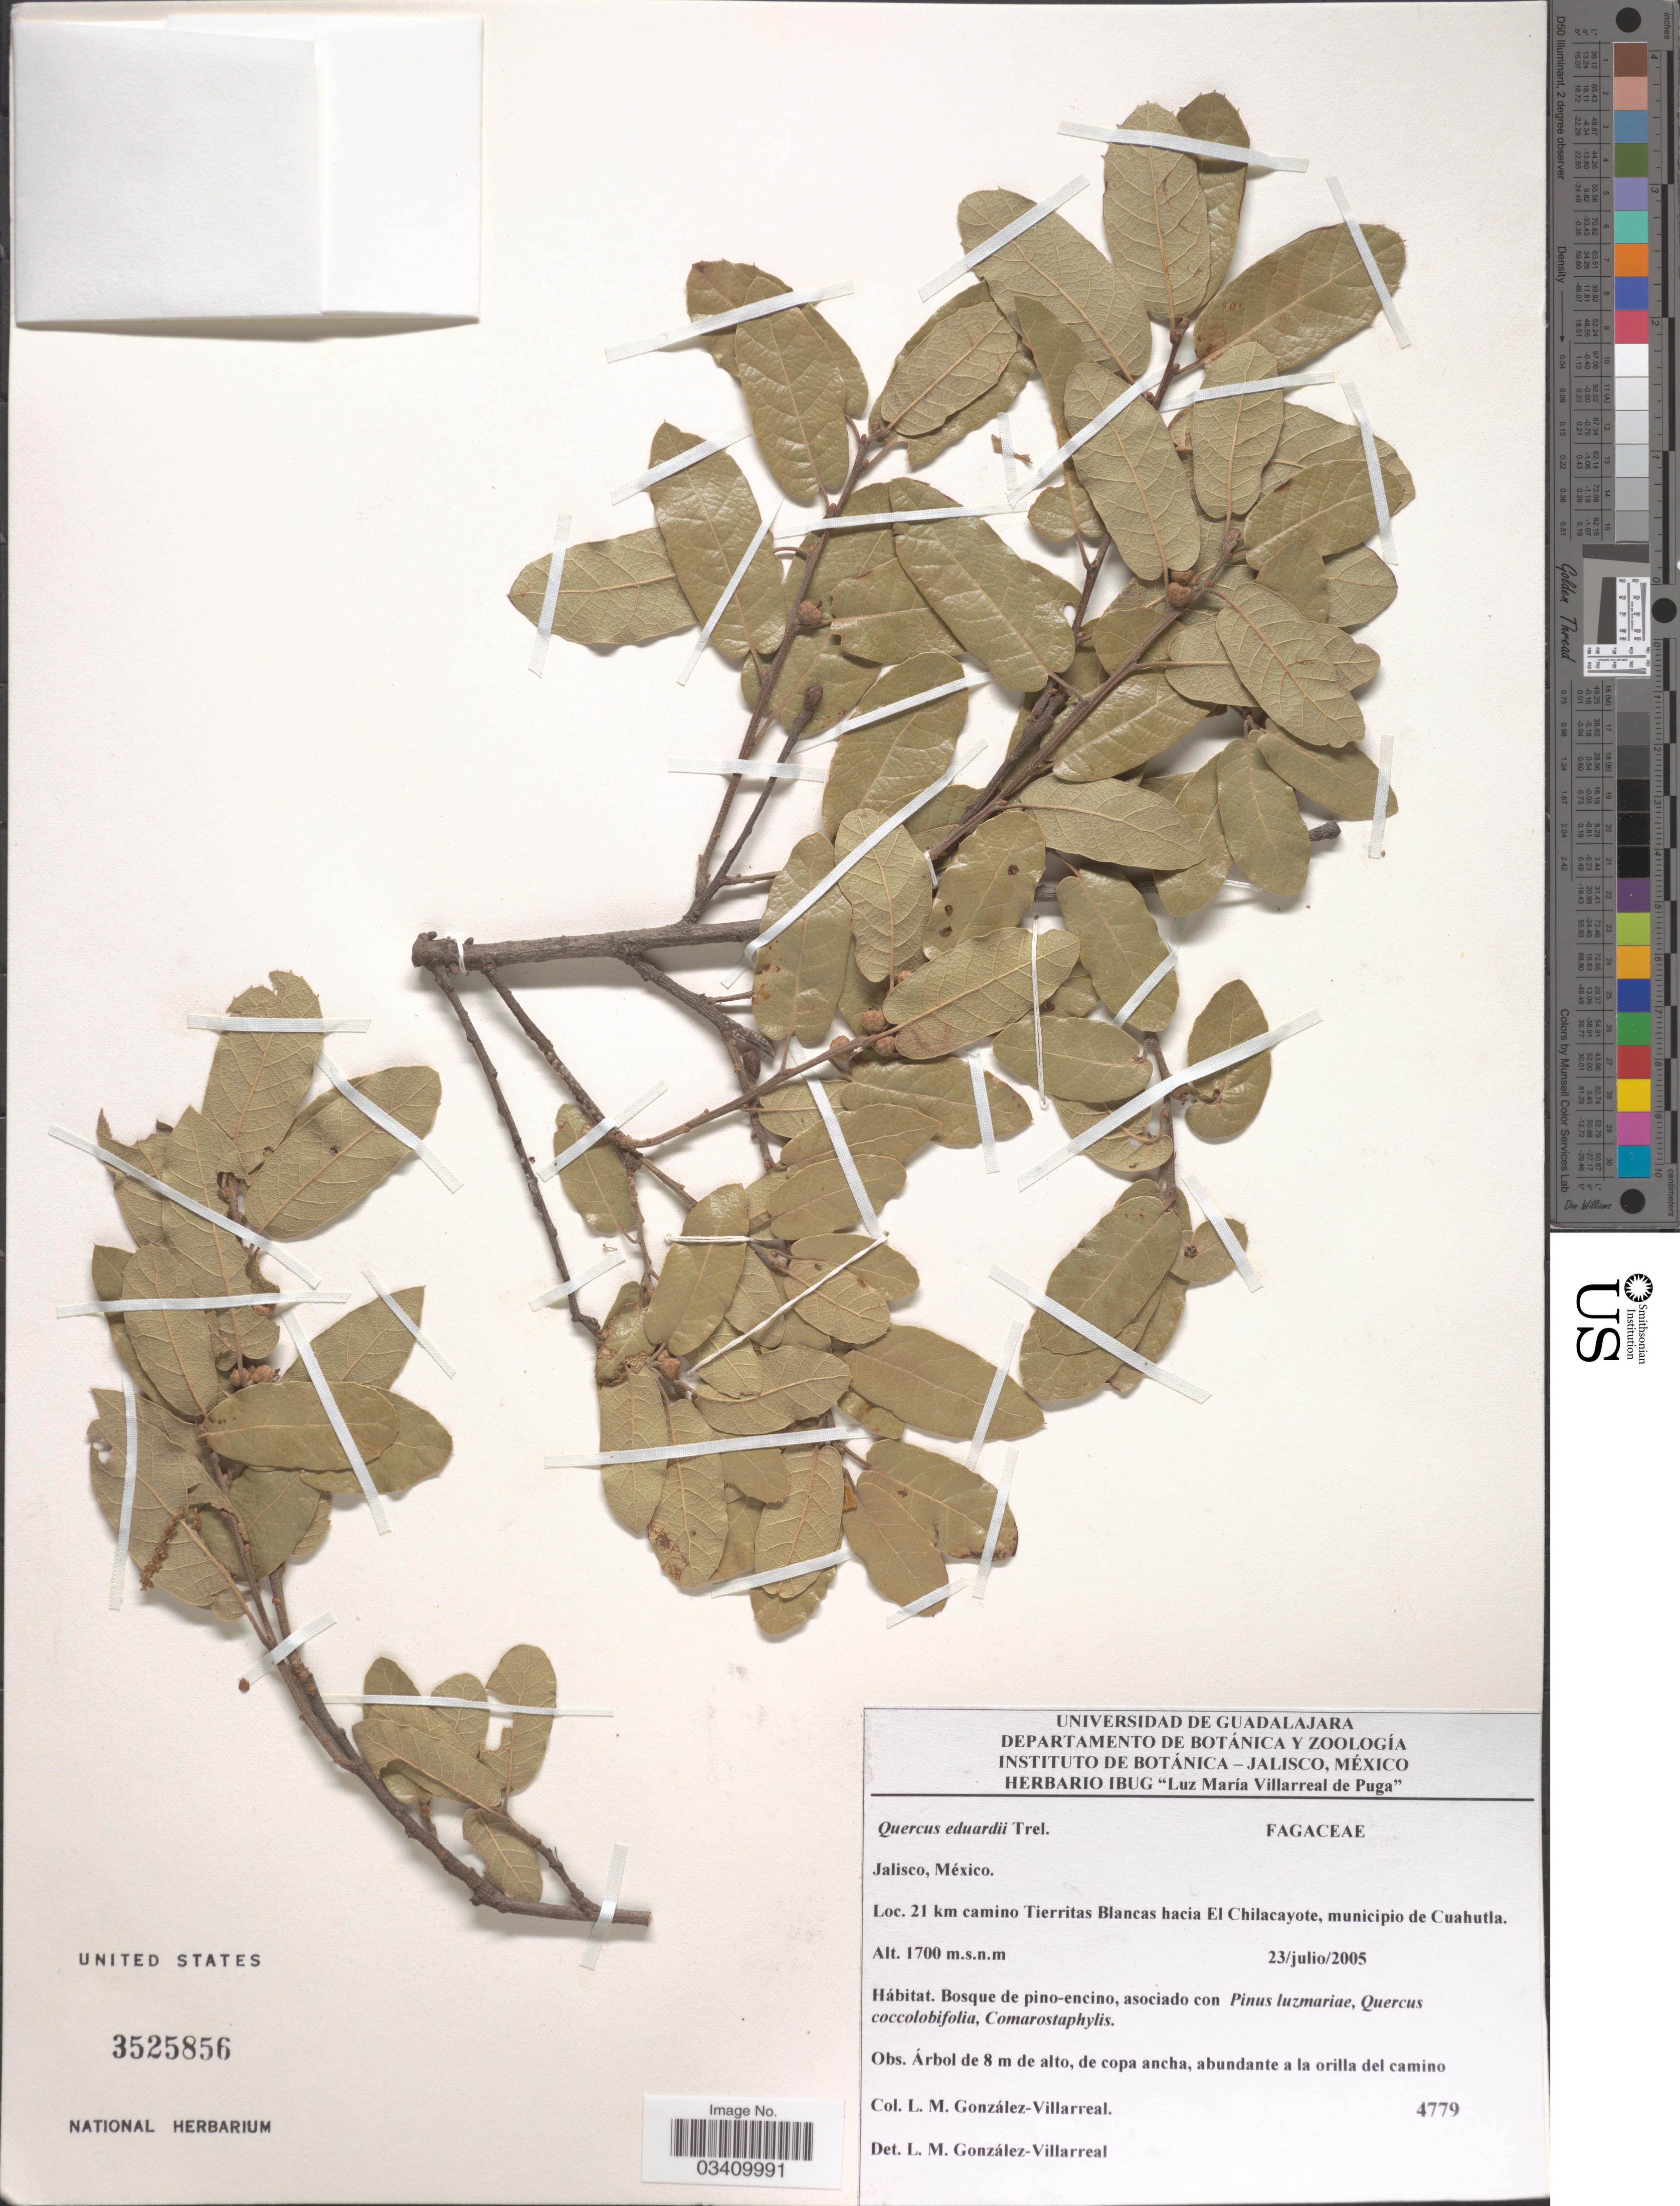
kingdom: Plantae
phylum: Tracheophyta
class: Magnoliopsida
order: Fagales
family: Fagaceae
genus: Quercus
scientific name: Quercus eduardii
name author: Trel.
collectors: L. M. González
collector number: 4779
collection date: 2005-07-23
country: Mexico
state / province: Jalisco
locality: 21 km camino Tierritas Blancas hacia El Chilacayote, municipio de Cuahutla.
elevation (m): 1700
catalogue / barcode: US 3525856